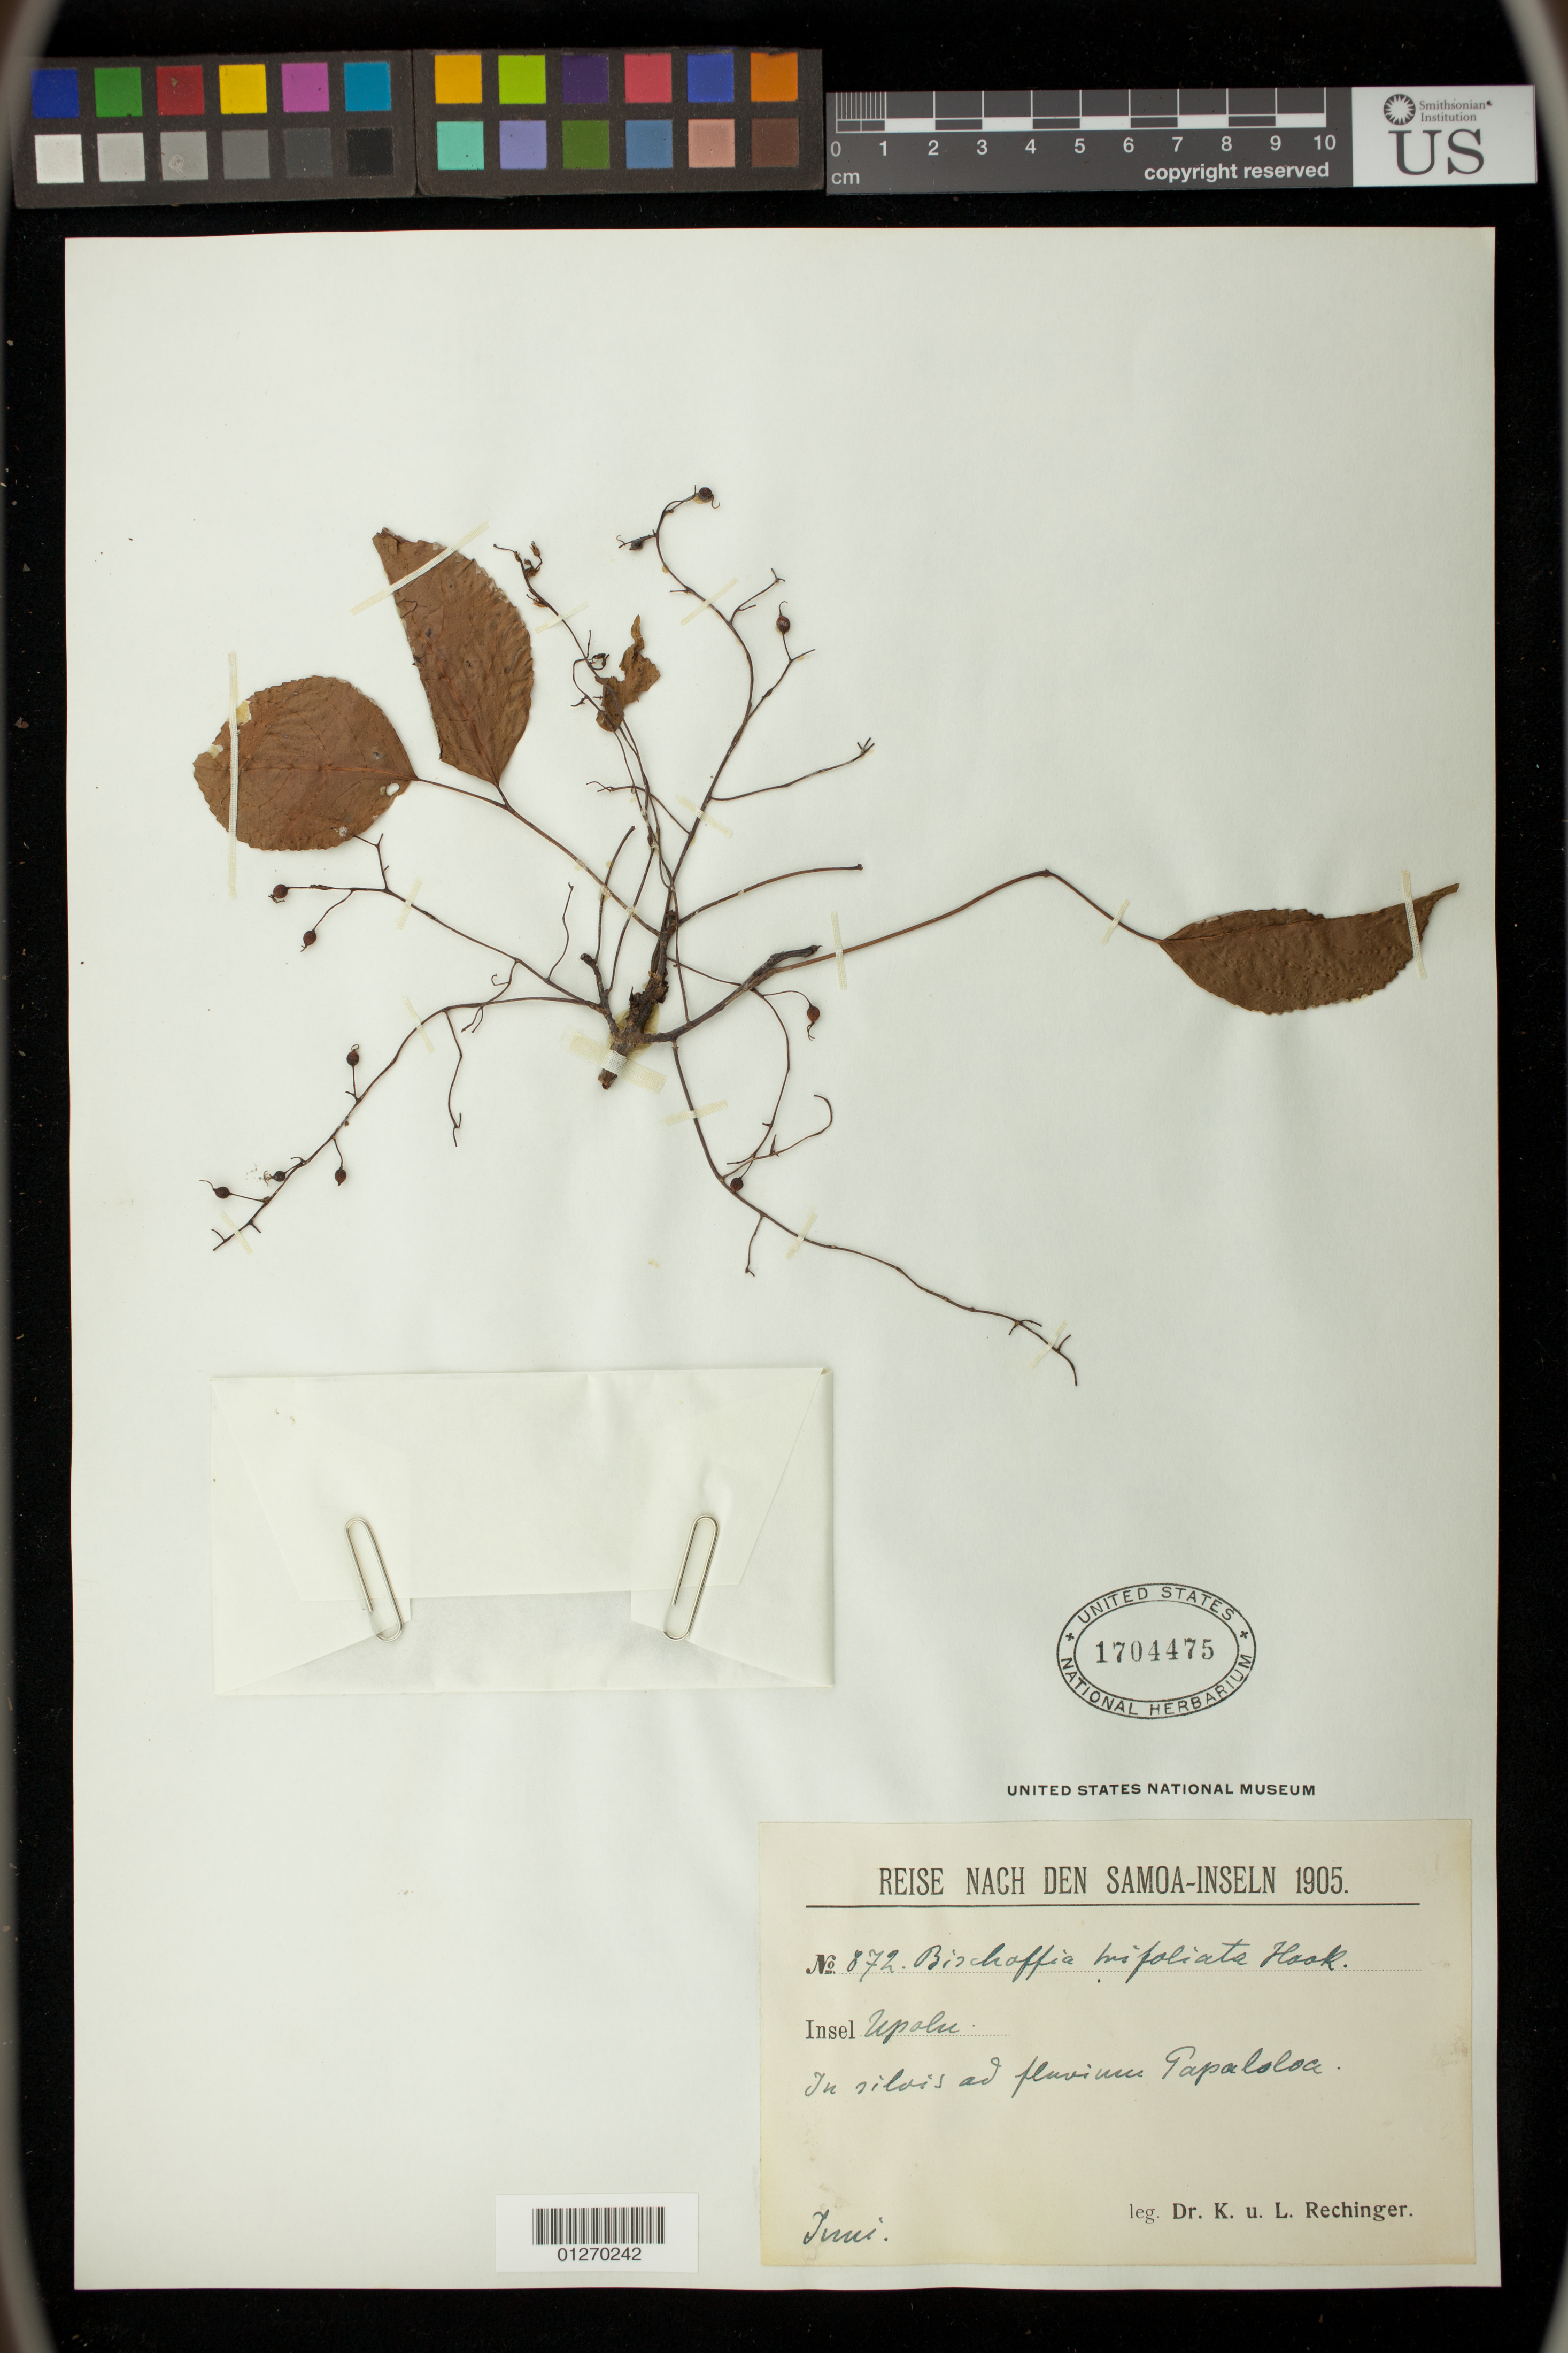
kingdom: Plantae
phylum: Tracheophyta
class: Magnoliopsida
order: Malpighiales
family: Phyllanthaceae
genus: Bischofia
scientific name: Bischofia trifoliata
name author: (Roxb.) Hook.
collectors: K. Rechinger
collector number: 872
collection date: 1905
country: Samoa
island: Upolu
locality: Insel - Upolu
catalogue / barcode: US 1704475